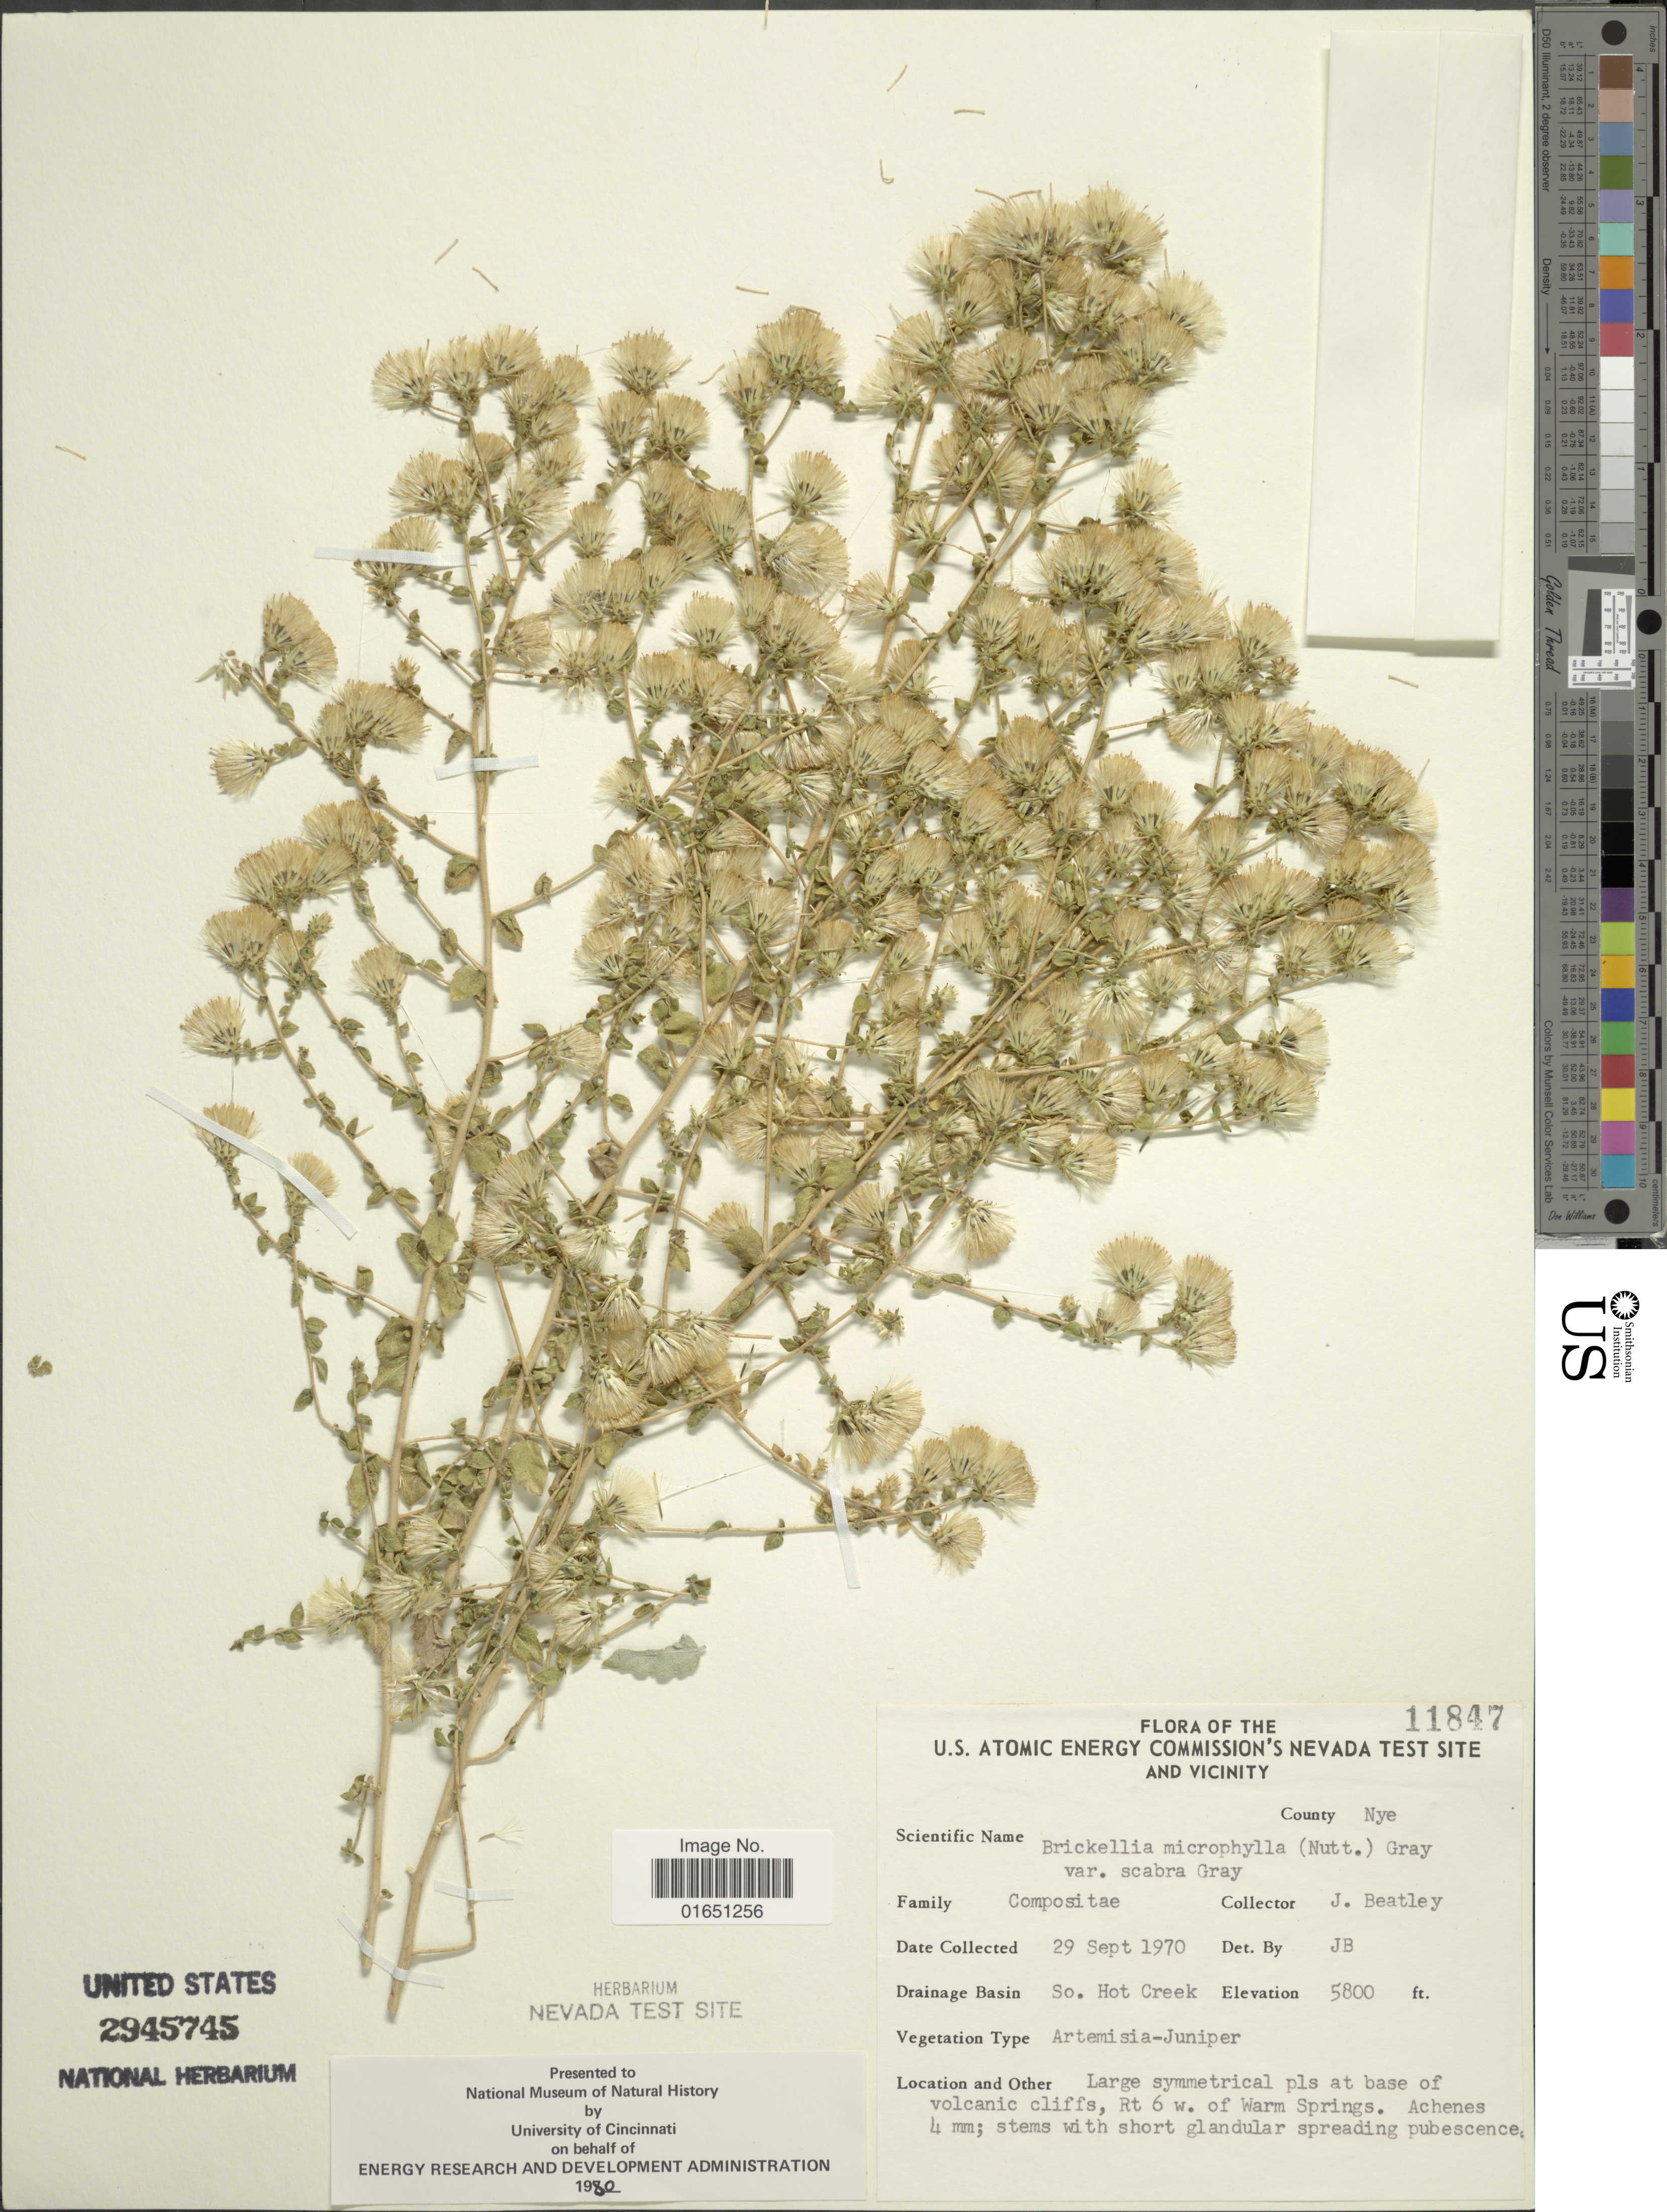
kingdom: Plantae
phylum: Tracheophyta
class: Magnoliopsida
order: Asterales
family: Asteraceae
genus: Brickellia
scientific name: Brickellia microphylla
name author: (Nutt.) A. Gray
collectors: J. C. Beatley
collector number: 11847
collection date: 1970-09-29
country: United States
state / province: Nevada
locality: U. S. Atomic Energy Commission's Nevada Test Site and Vicinity County Nye, Drainage Basin: So. Hot Creek, Large symmetrical pls at base of volcanic cliffs, Rt 6 w. of Warm Springs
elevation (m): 1768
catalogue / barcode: US 2945745